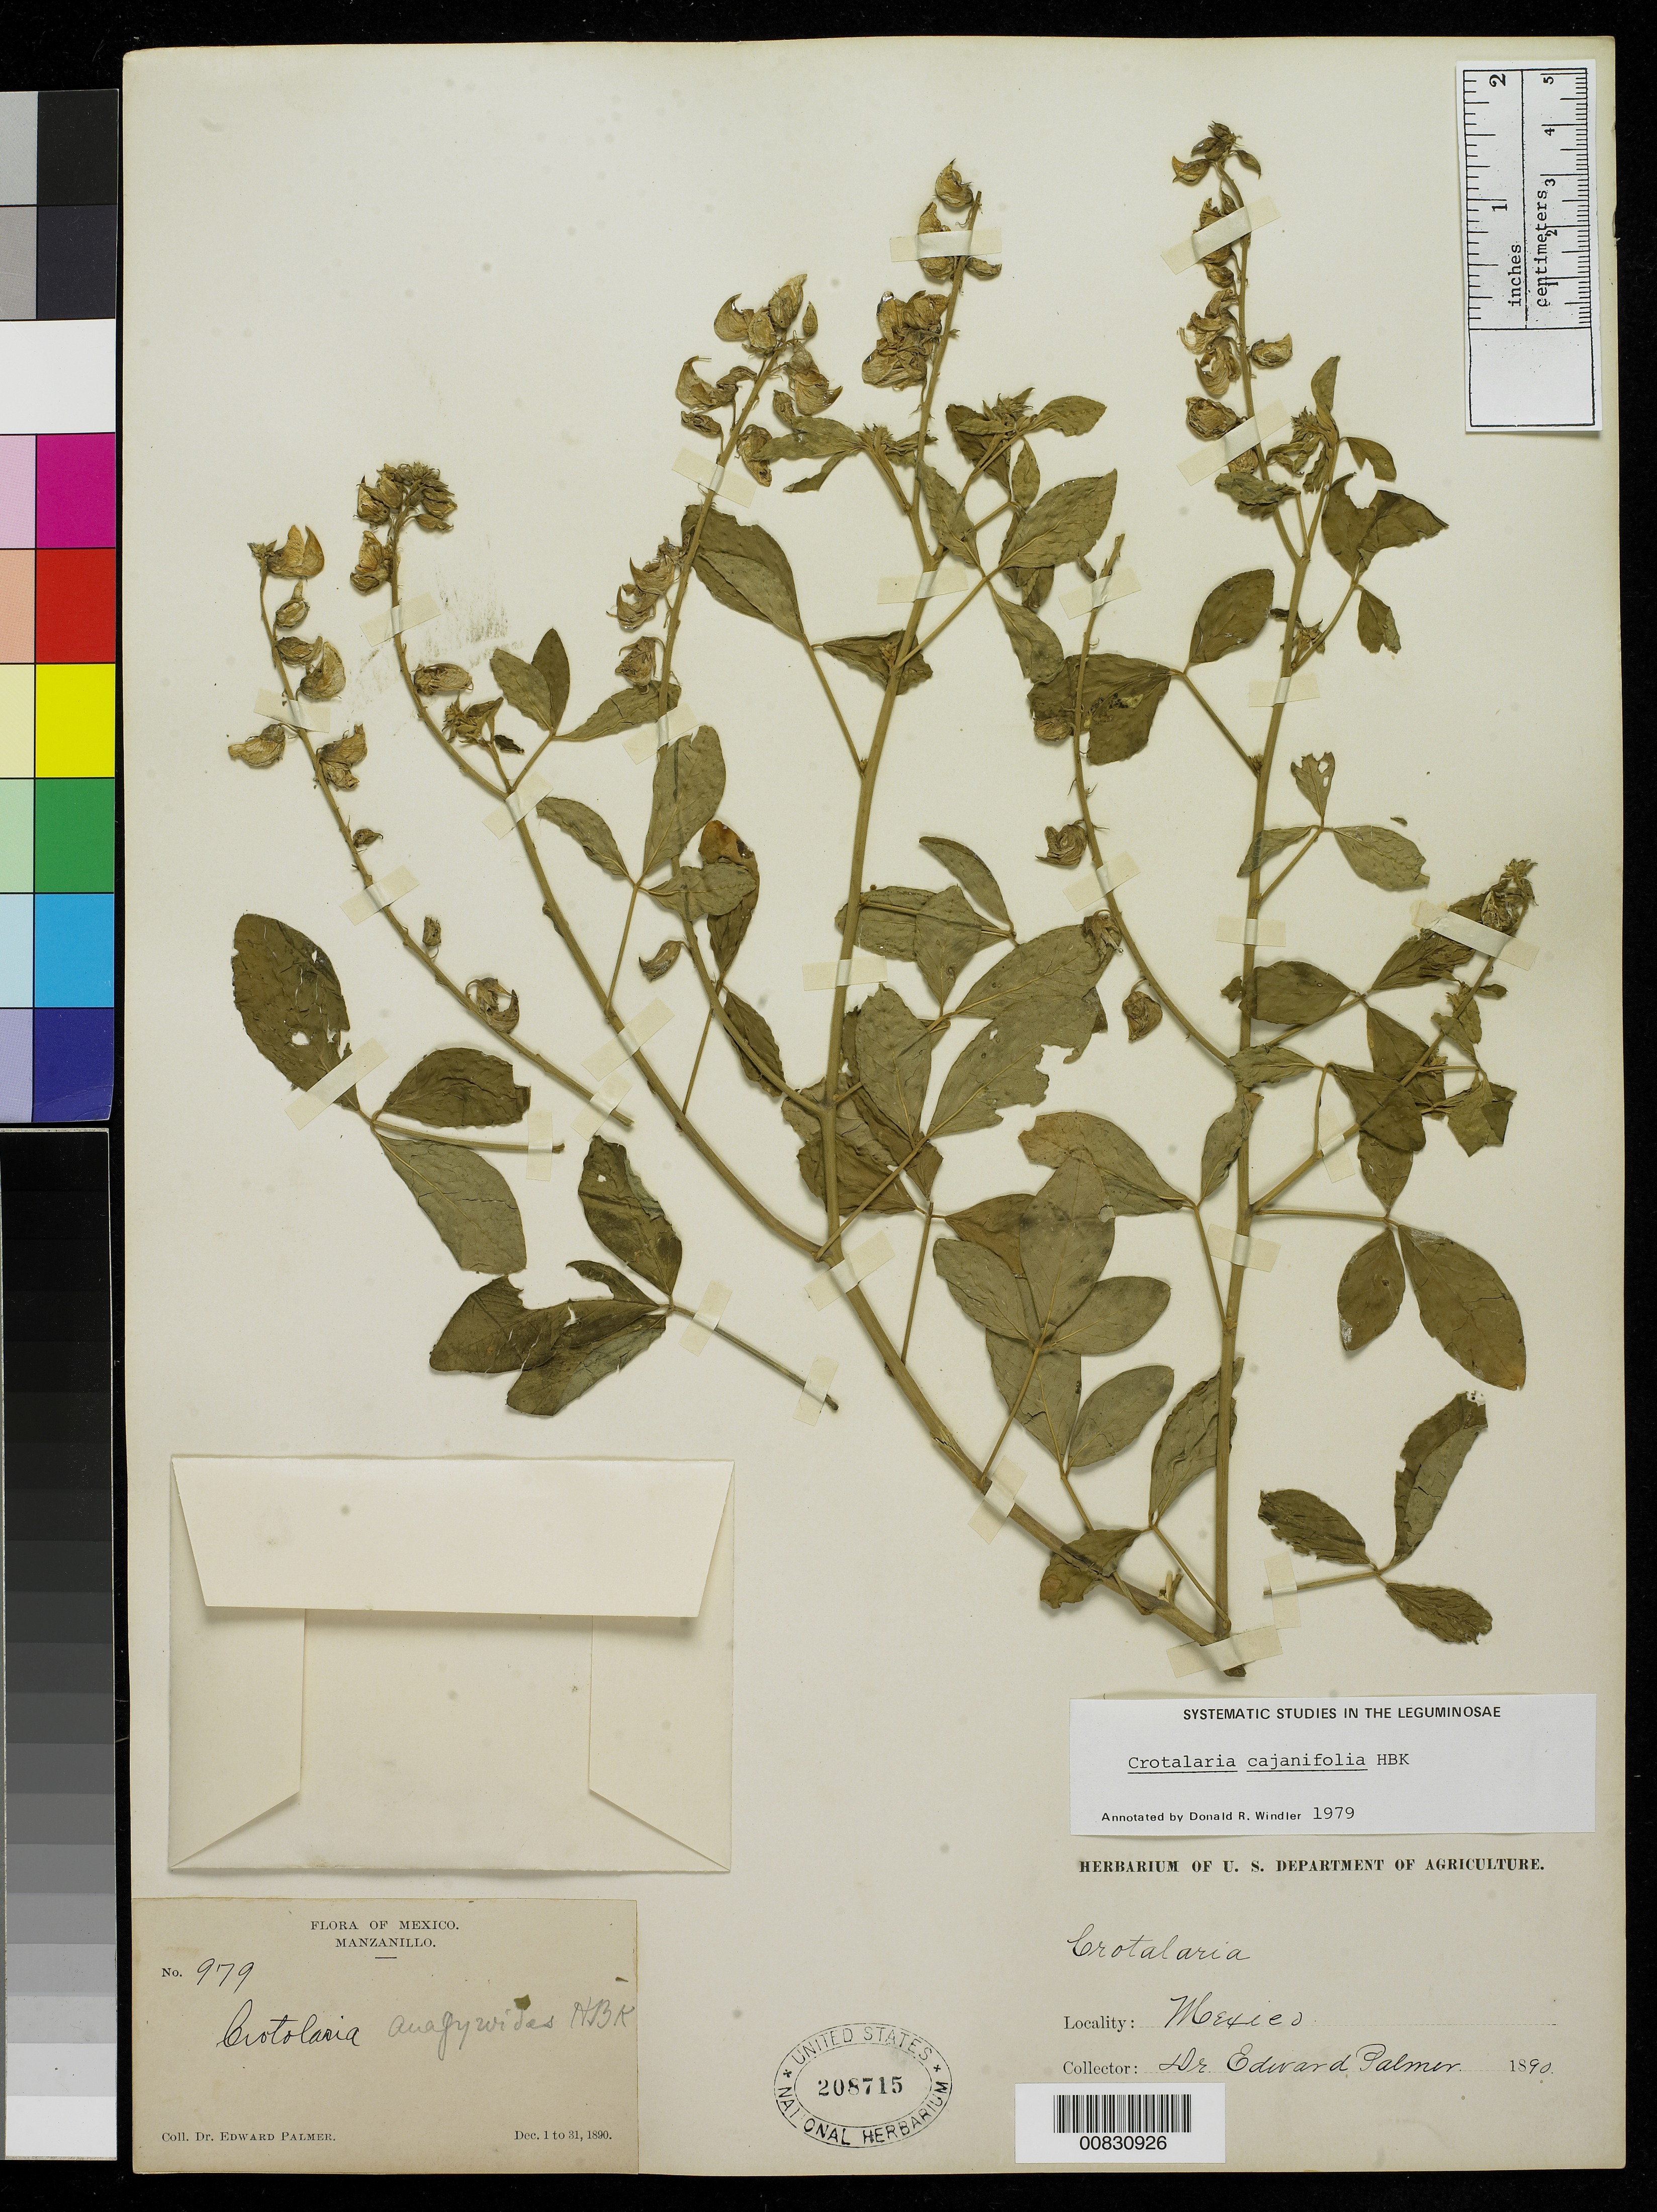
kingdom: Plantae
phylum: Tracheophyta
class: Magnoliopsida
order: Fabales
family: Fabaceae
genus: Crotalaria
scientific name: Crotalaria cajanifolia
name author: Kunth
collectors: E. Palmer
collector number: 979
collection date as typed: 01 Dec 1890 to 31 Dec 1890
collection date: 1890-12-01/1890-12-31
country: Mexico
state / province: Colima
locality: Manzanillo, Colima.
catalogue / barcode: US 208715